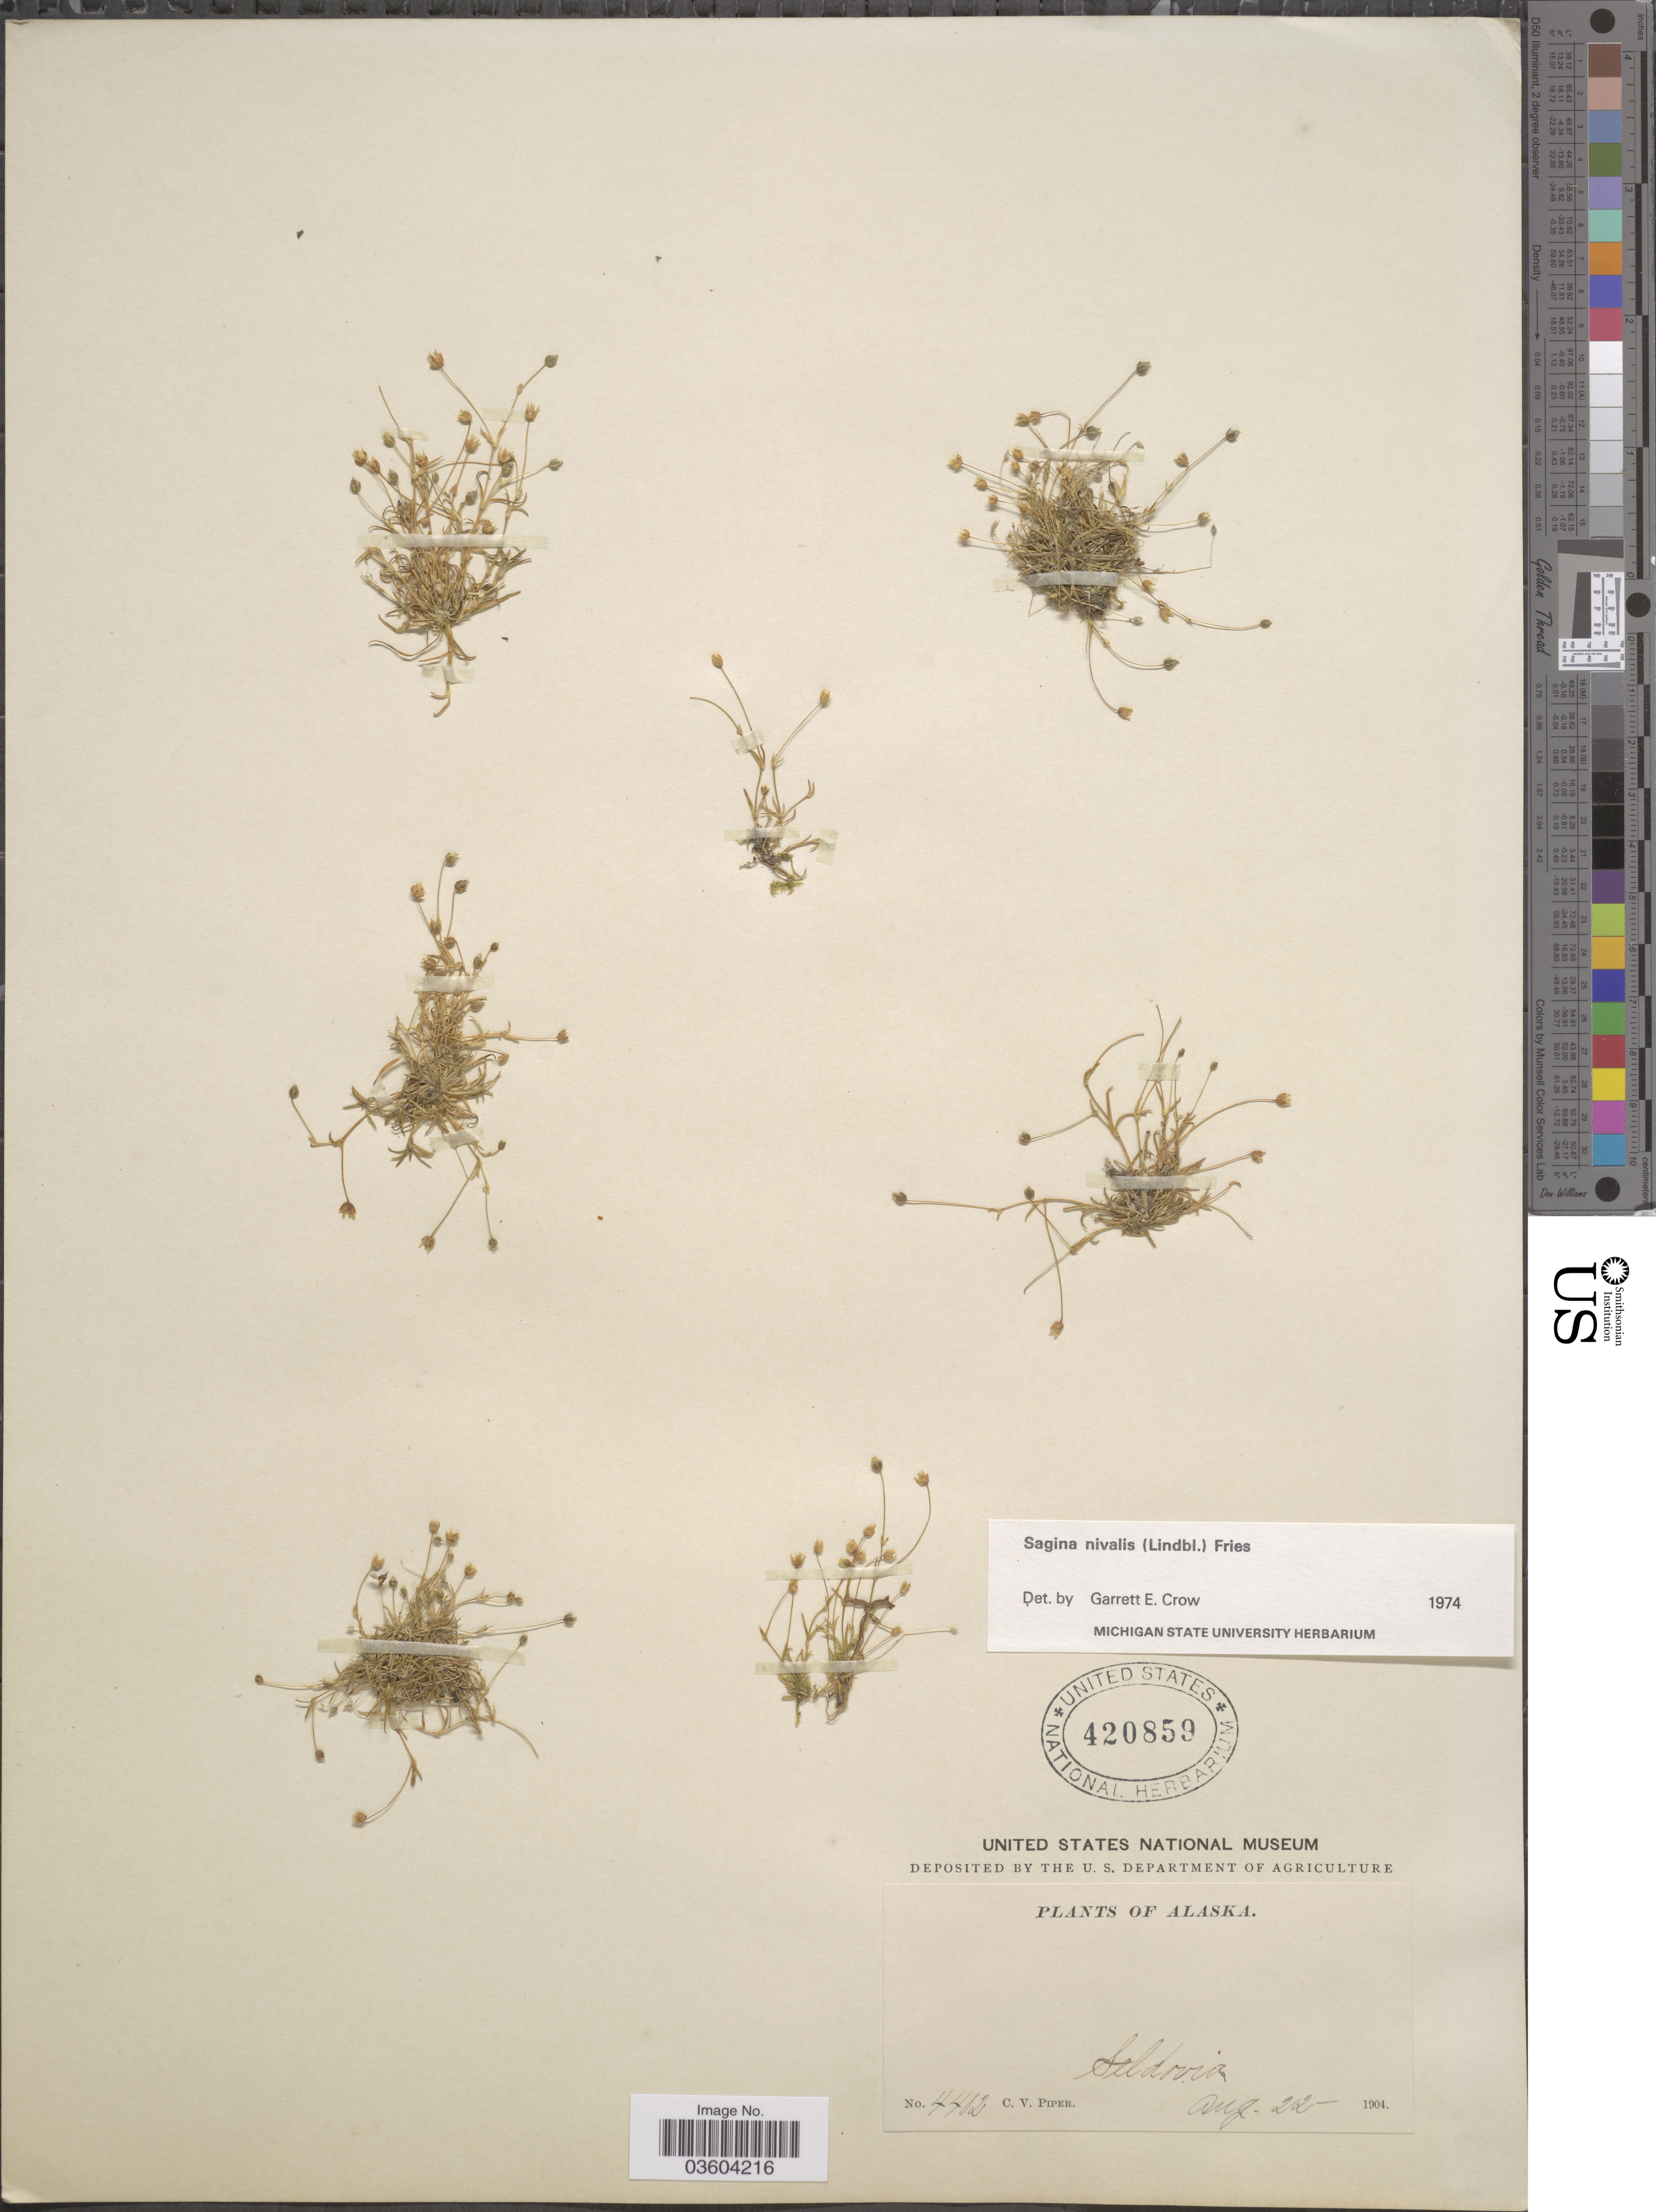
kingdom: Plantae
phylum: Tracheophyta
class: Magnoliopsida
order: Caryophyllales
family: Caryophyllaceae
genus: Sagina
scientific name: Sagina nivalis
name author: (Lindblom) Fr.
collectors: C. V. Piper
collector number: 4402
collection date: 1904-08-22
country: United States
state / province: Alaska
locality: Seldovia.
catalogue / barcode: US 420859